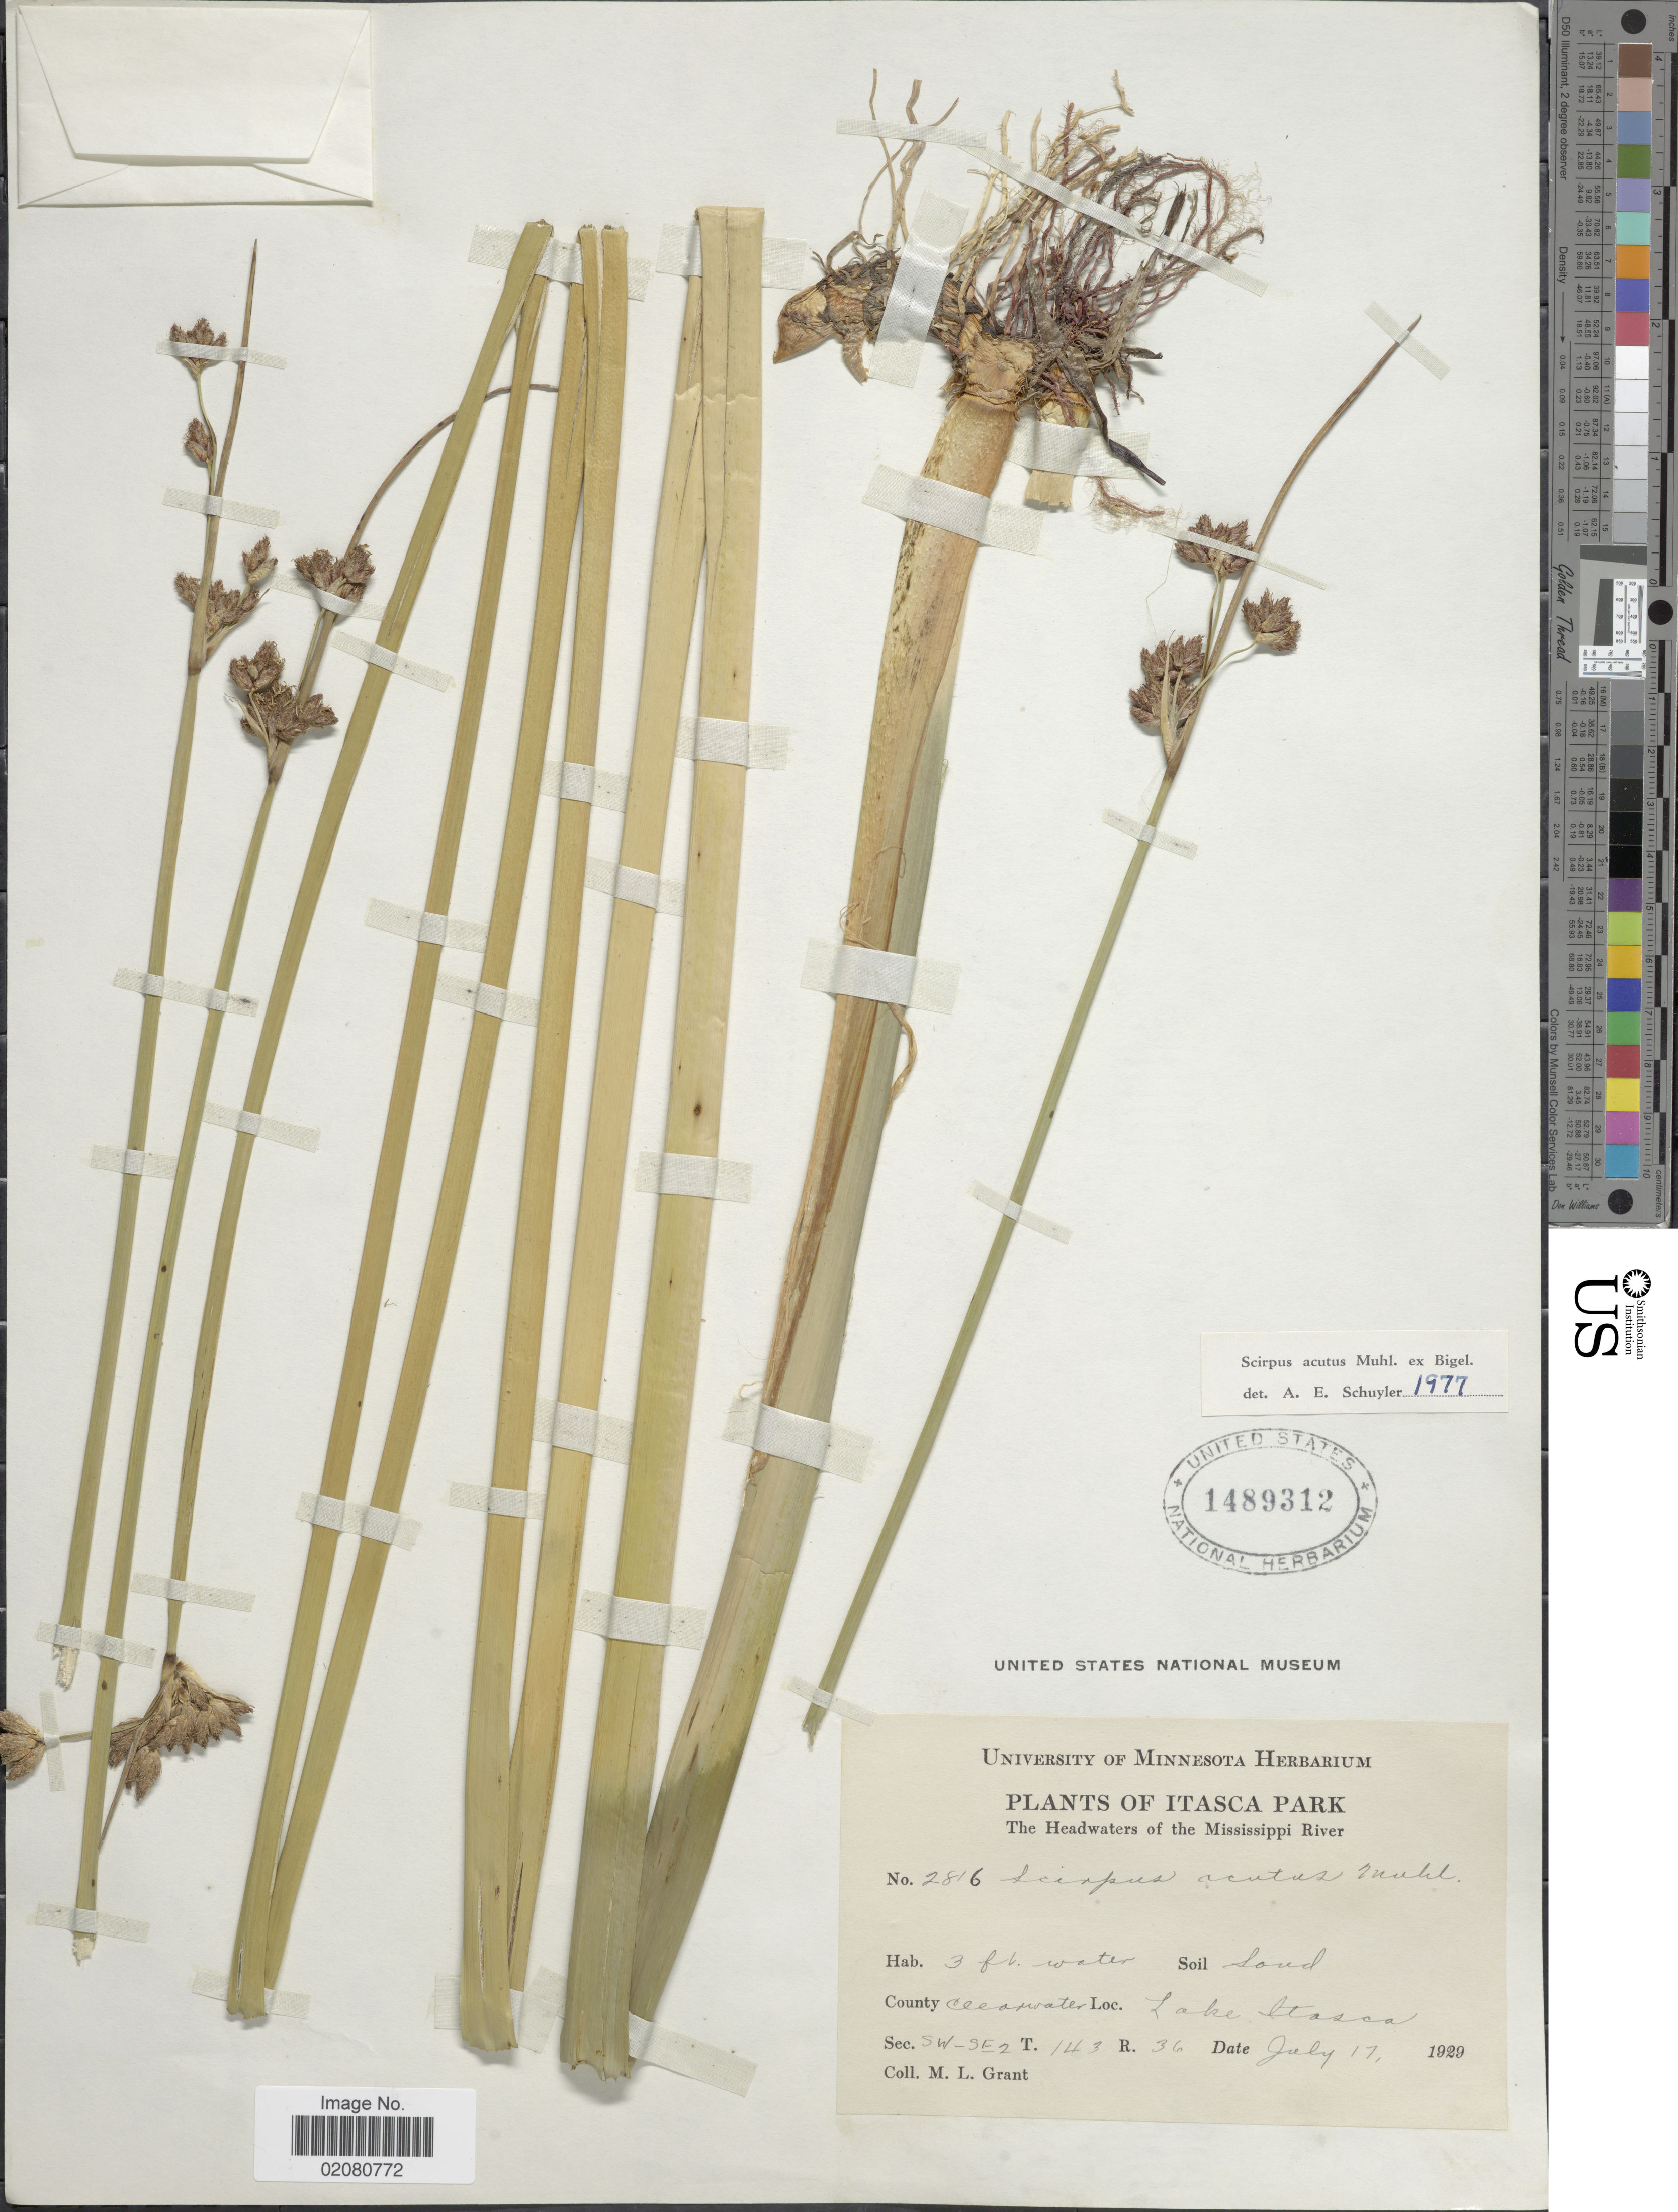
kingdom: Plantae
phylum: Tracheophyta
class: Liliopsida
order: Poales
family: Cyperaceae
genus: Schoenoplectus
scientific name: Schoenoplectus acutus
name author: (Muhl. ex Bigelow) Á. Löve & D. Löve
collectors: M. L. Grant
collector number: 2816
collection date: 1929-07-17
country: United States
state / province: Minnesota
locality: Itasca Park. The Headwaters of the Mississippi River. County Clearwater. Lake Itasca. Sec. SW-SE2 T. 143 R. 36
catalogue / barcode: US 1489312